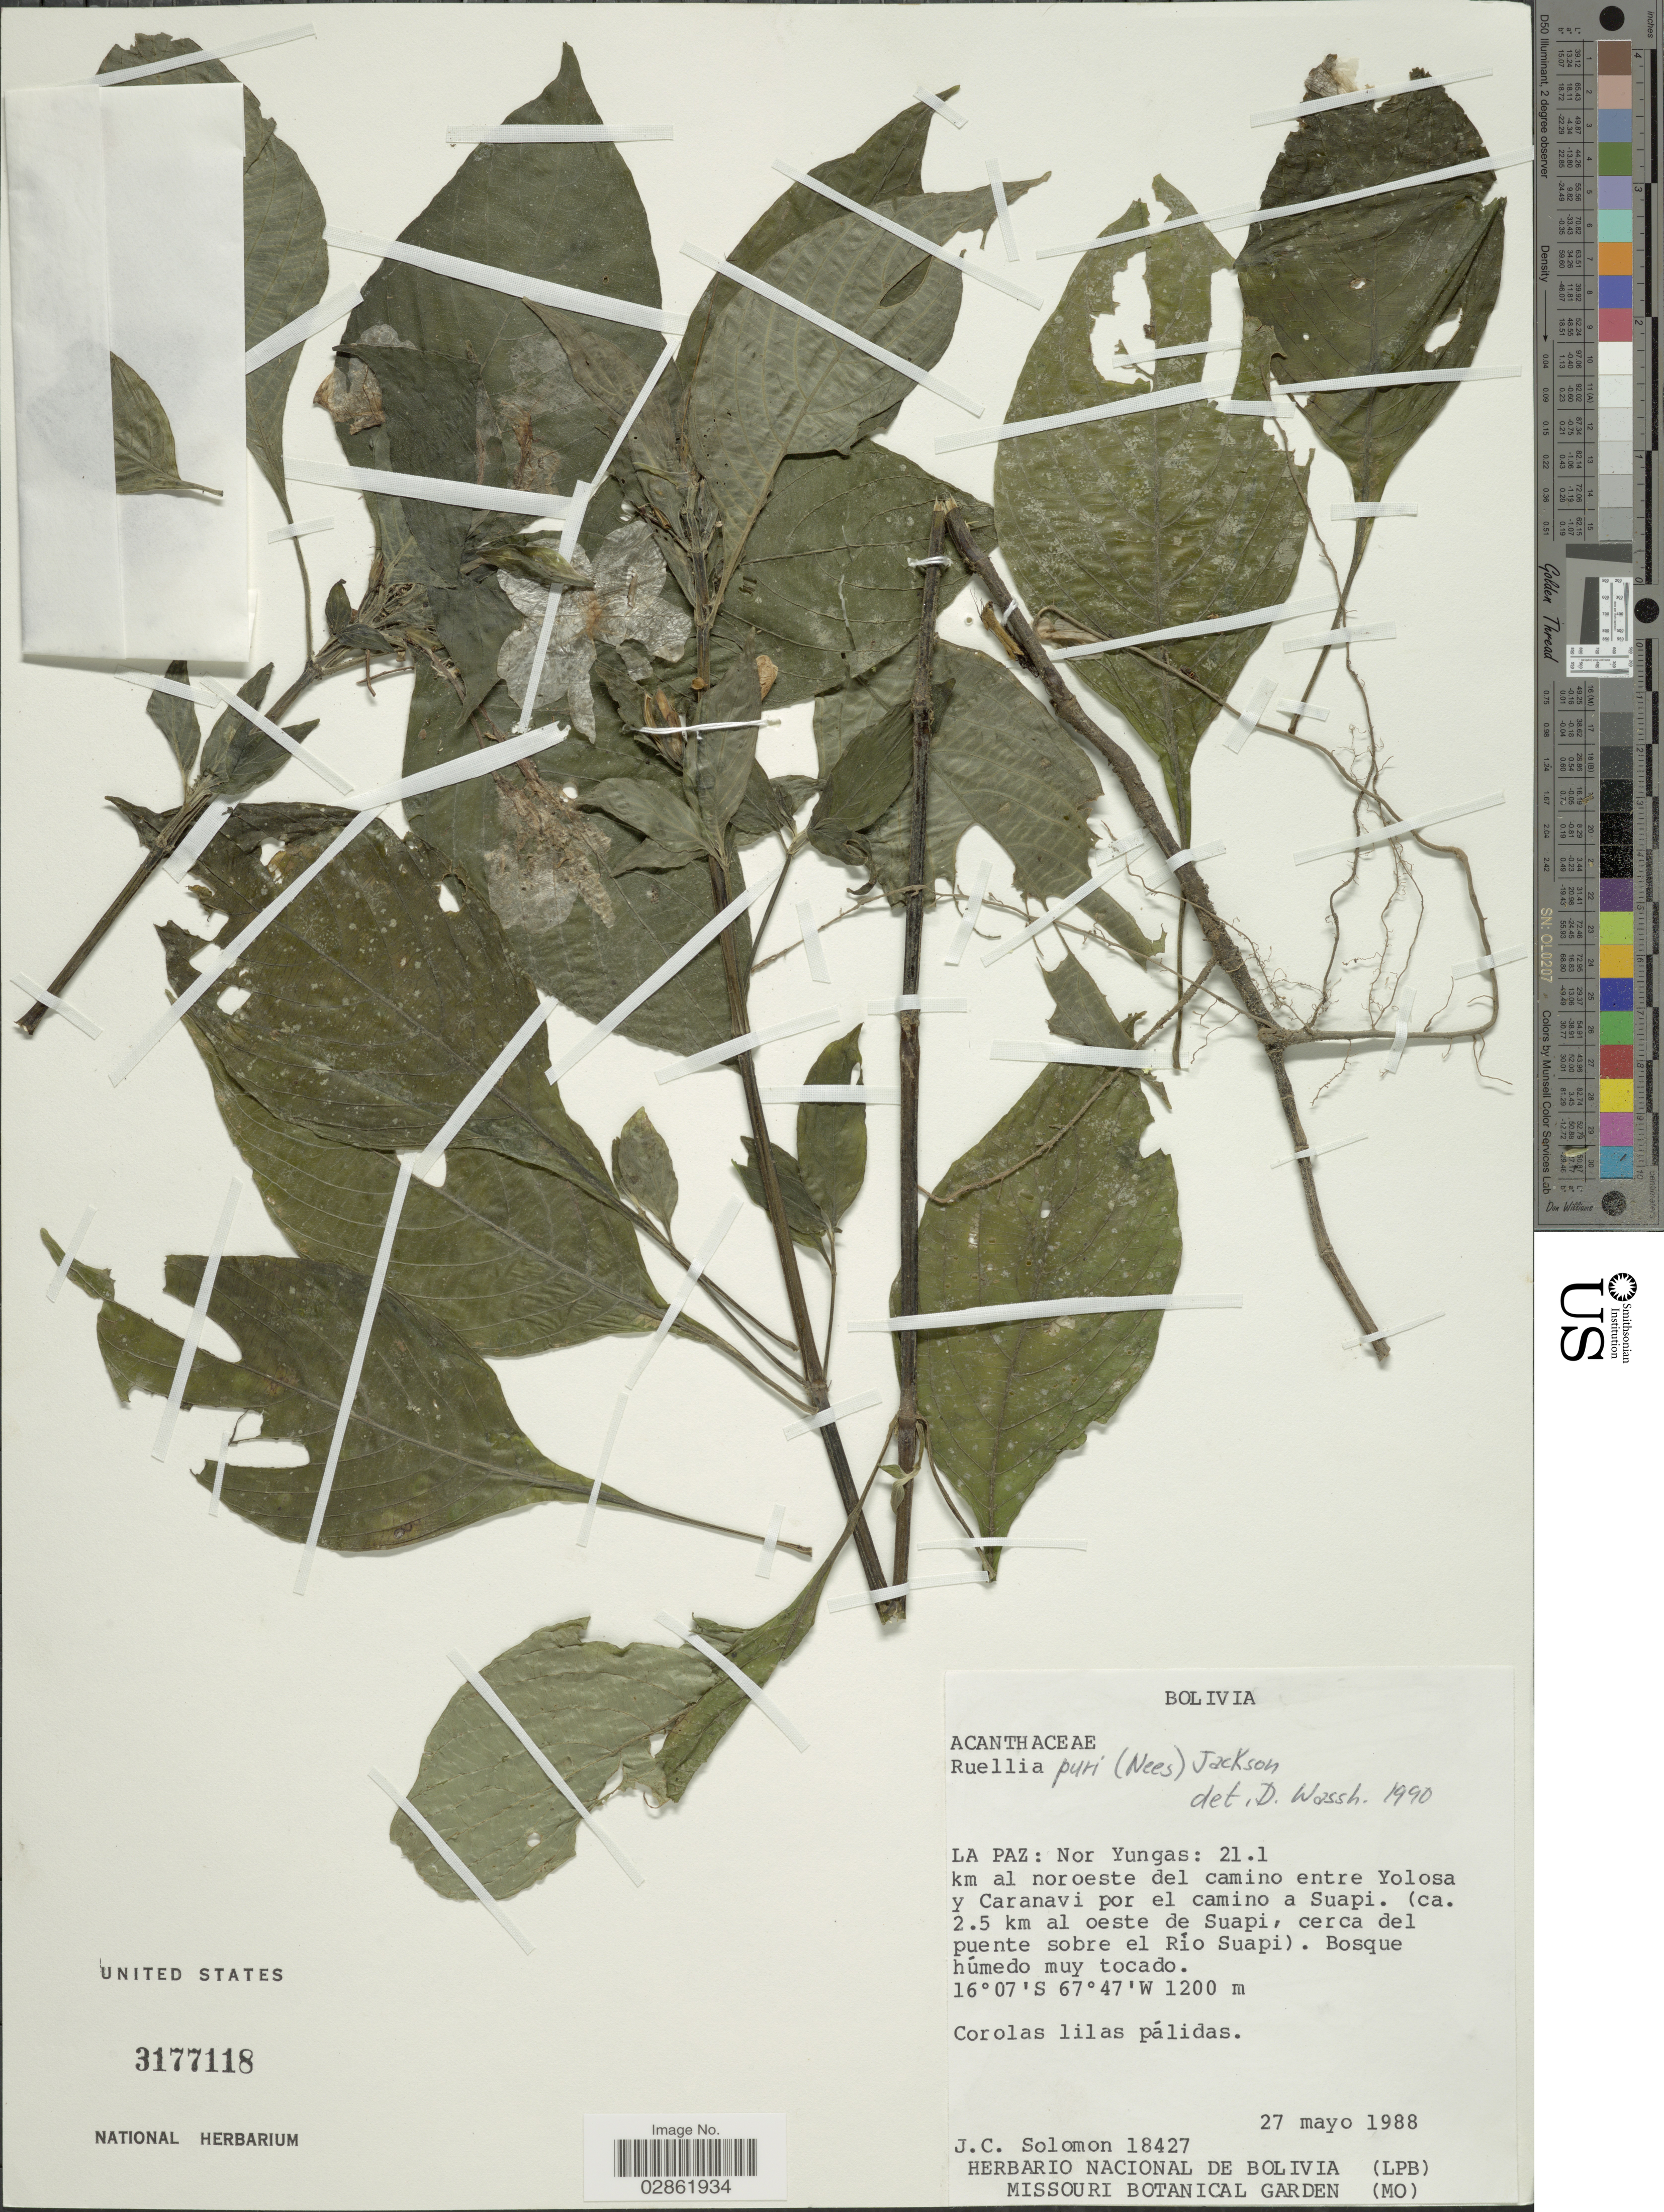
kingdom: Plantae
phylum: Tracheophyta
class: Magnoliopsida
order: Lamiales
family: Acanthaceae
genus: Ruellia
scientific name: Ruellia puri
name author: Mart. ex Nees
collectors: J. C. Solomon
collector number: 18427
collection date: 1988-05-27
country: Bolivia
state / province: La Paz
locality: Nor Yungas: 21.1 km al noroeste del camino entre Yolosa y Caranavi por el camino a Suapi. (ca. 2.5 km al oeste de Suapi, cerca del puente sobre el Río Suapi).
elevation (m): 1200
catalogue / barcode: US 3177118